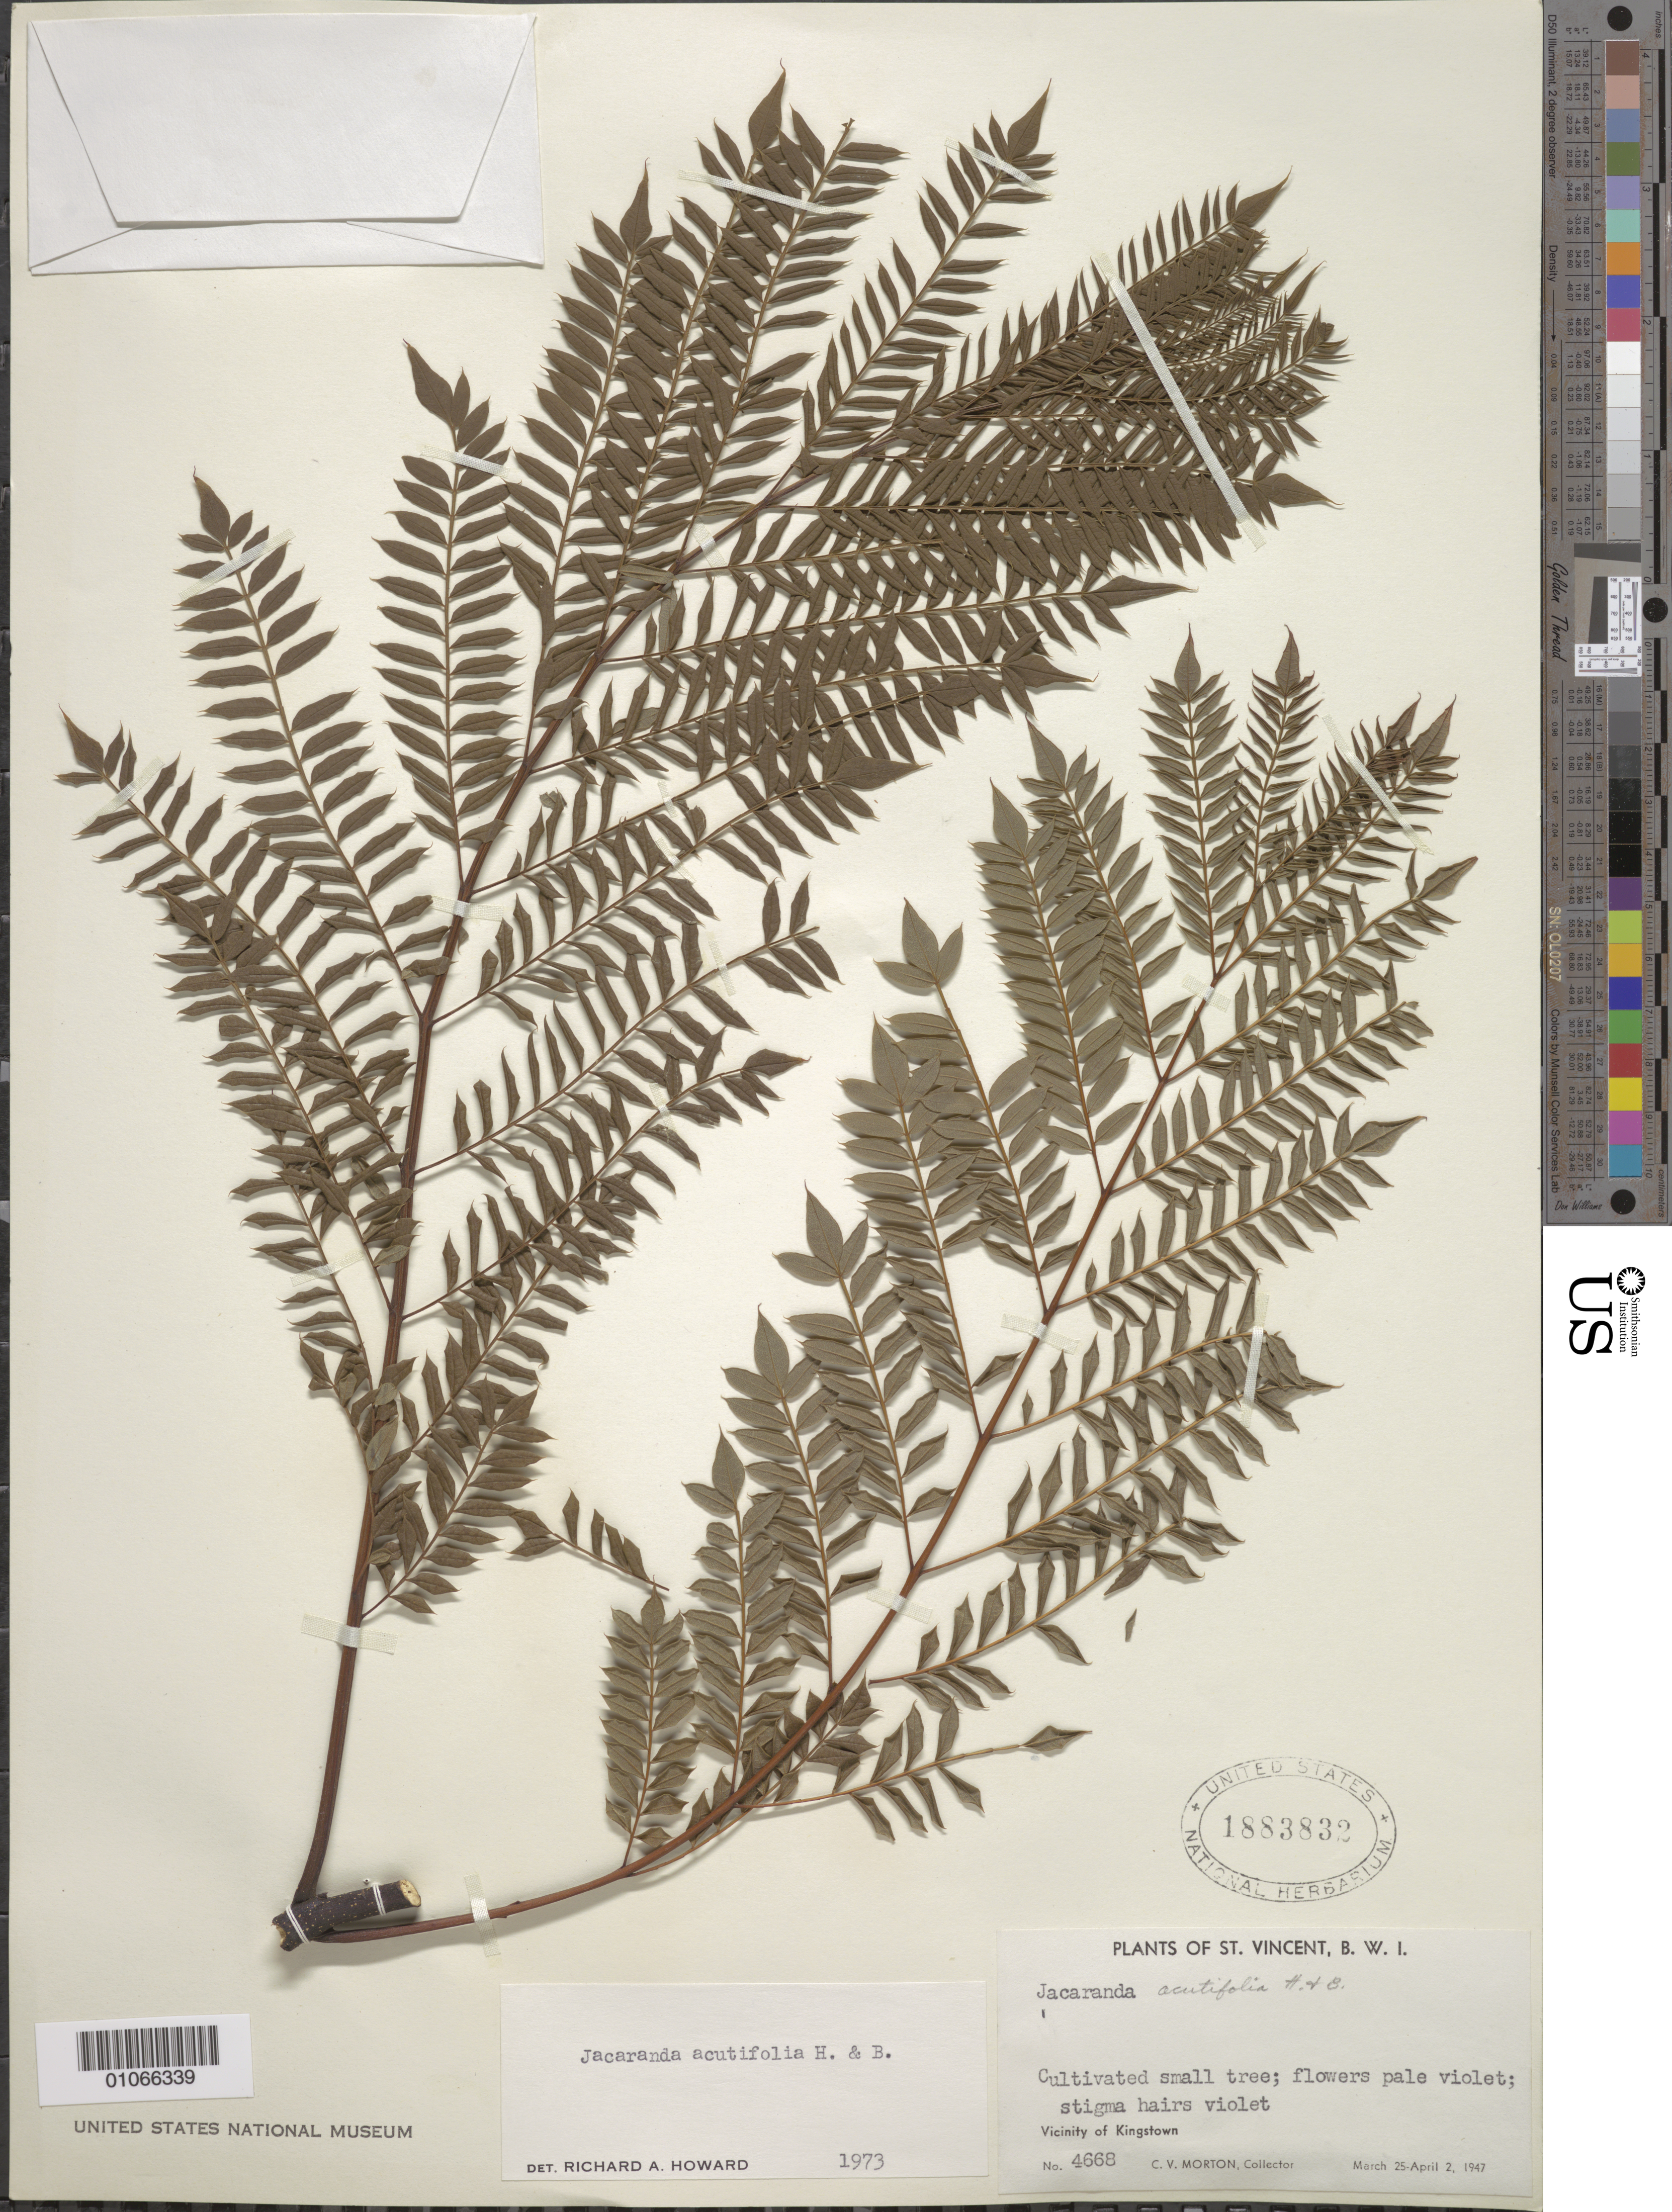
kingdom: Plantae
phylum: Tracheophyta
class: Magnoliopsida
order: Lamiales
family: Bignoniaceae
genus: Jacaranda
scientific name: Jacaranda acutifolia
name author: Bonpl.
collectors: C. V. Morton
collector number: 4668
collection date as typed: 25 Mar 1947 to 02 Apr 1947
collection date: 1947-03-25/1947-04-02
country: St. Vincent - Grenadines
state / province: Saint George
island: St. Vincent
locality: Vicinity of Kingstown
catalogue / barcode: US 1883832